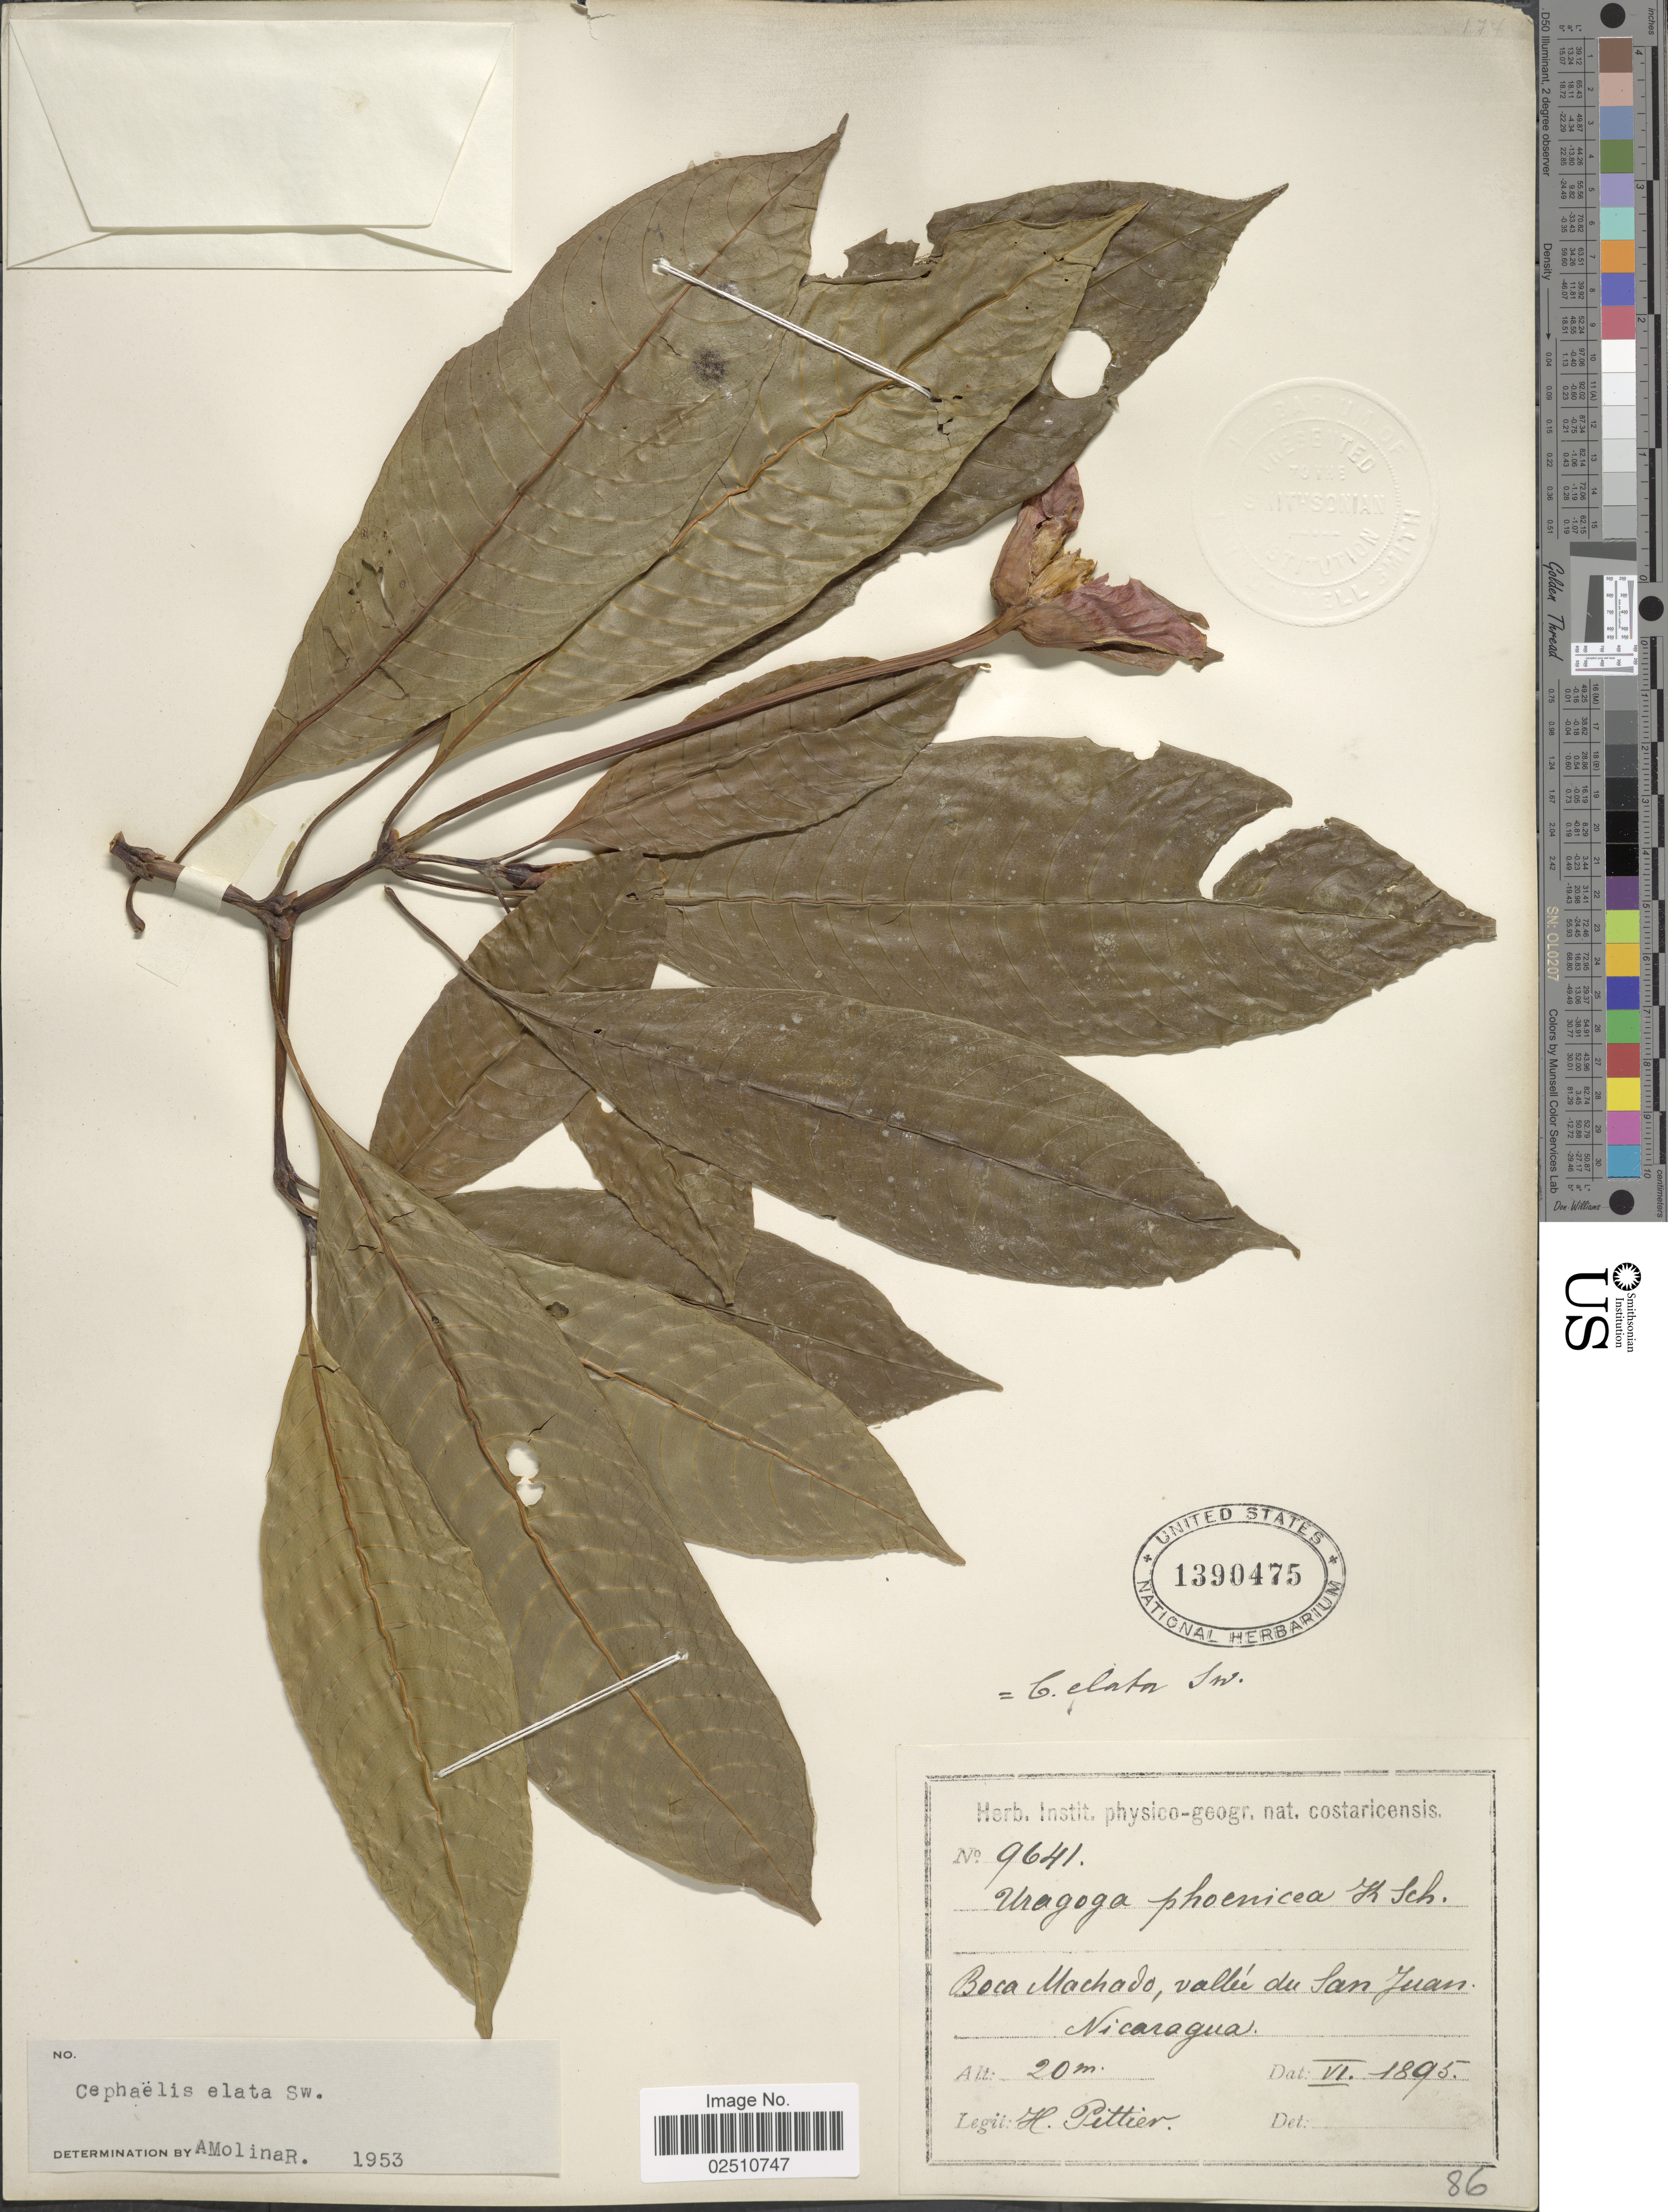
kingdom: Plantae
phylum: Tracheophyta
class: Magnoliopsida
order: Gentianales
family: Rubiaceae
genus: Psychotria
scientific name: Psychotria elata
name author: (Sw.) Hammel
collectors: H. F. Pittier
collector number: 9641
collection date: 1895-06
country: Costa Rica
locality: Boca Machado, vallee du San Juan, Nicaragua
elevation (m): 20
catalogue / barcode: US 1390475